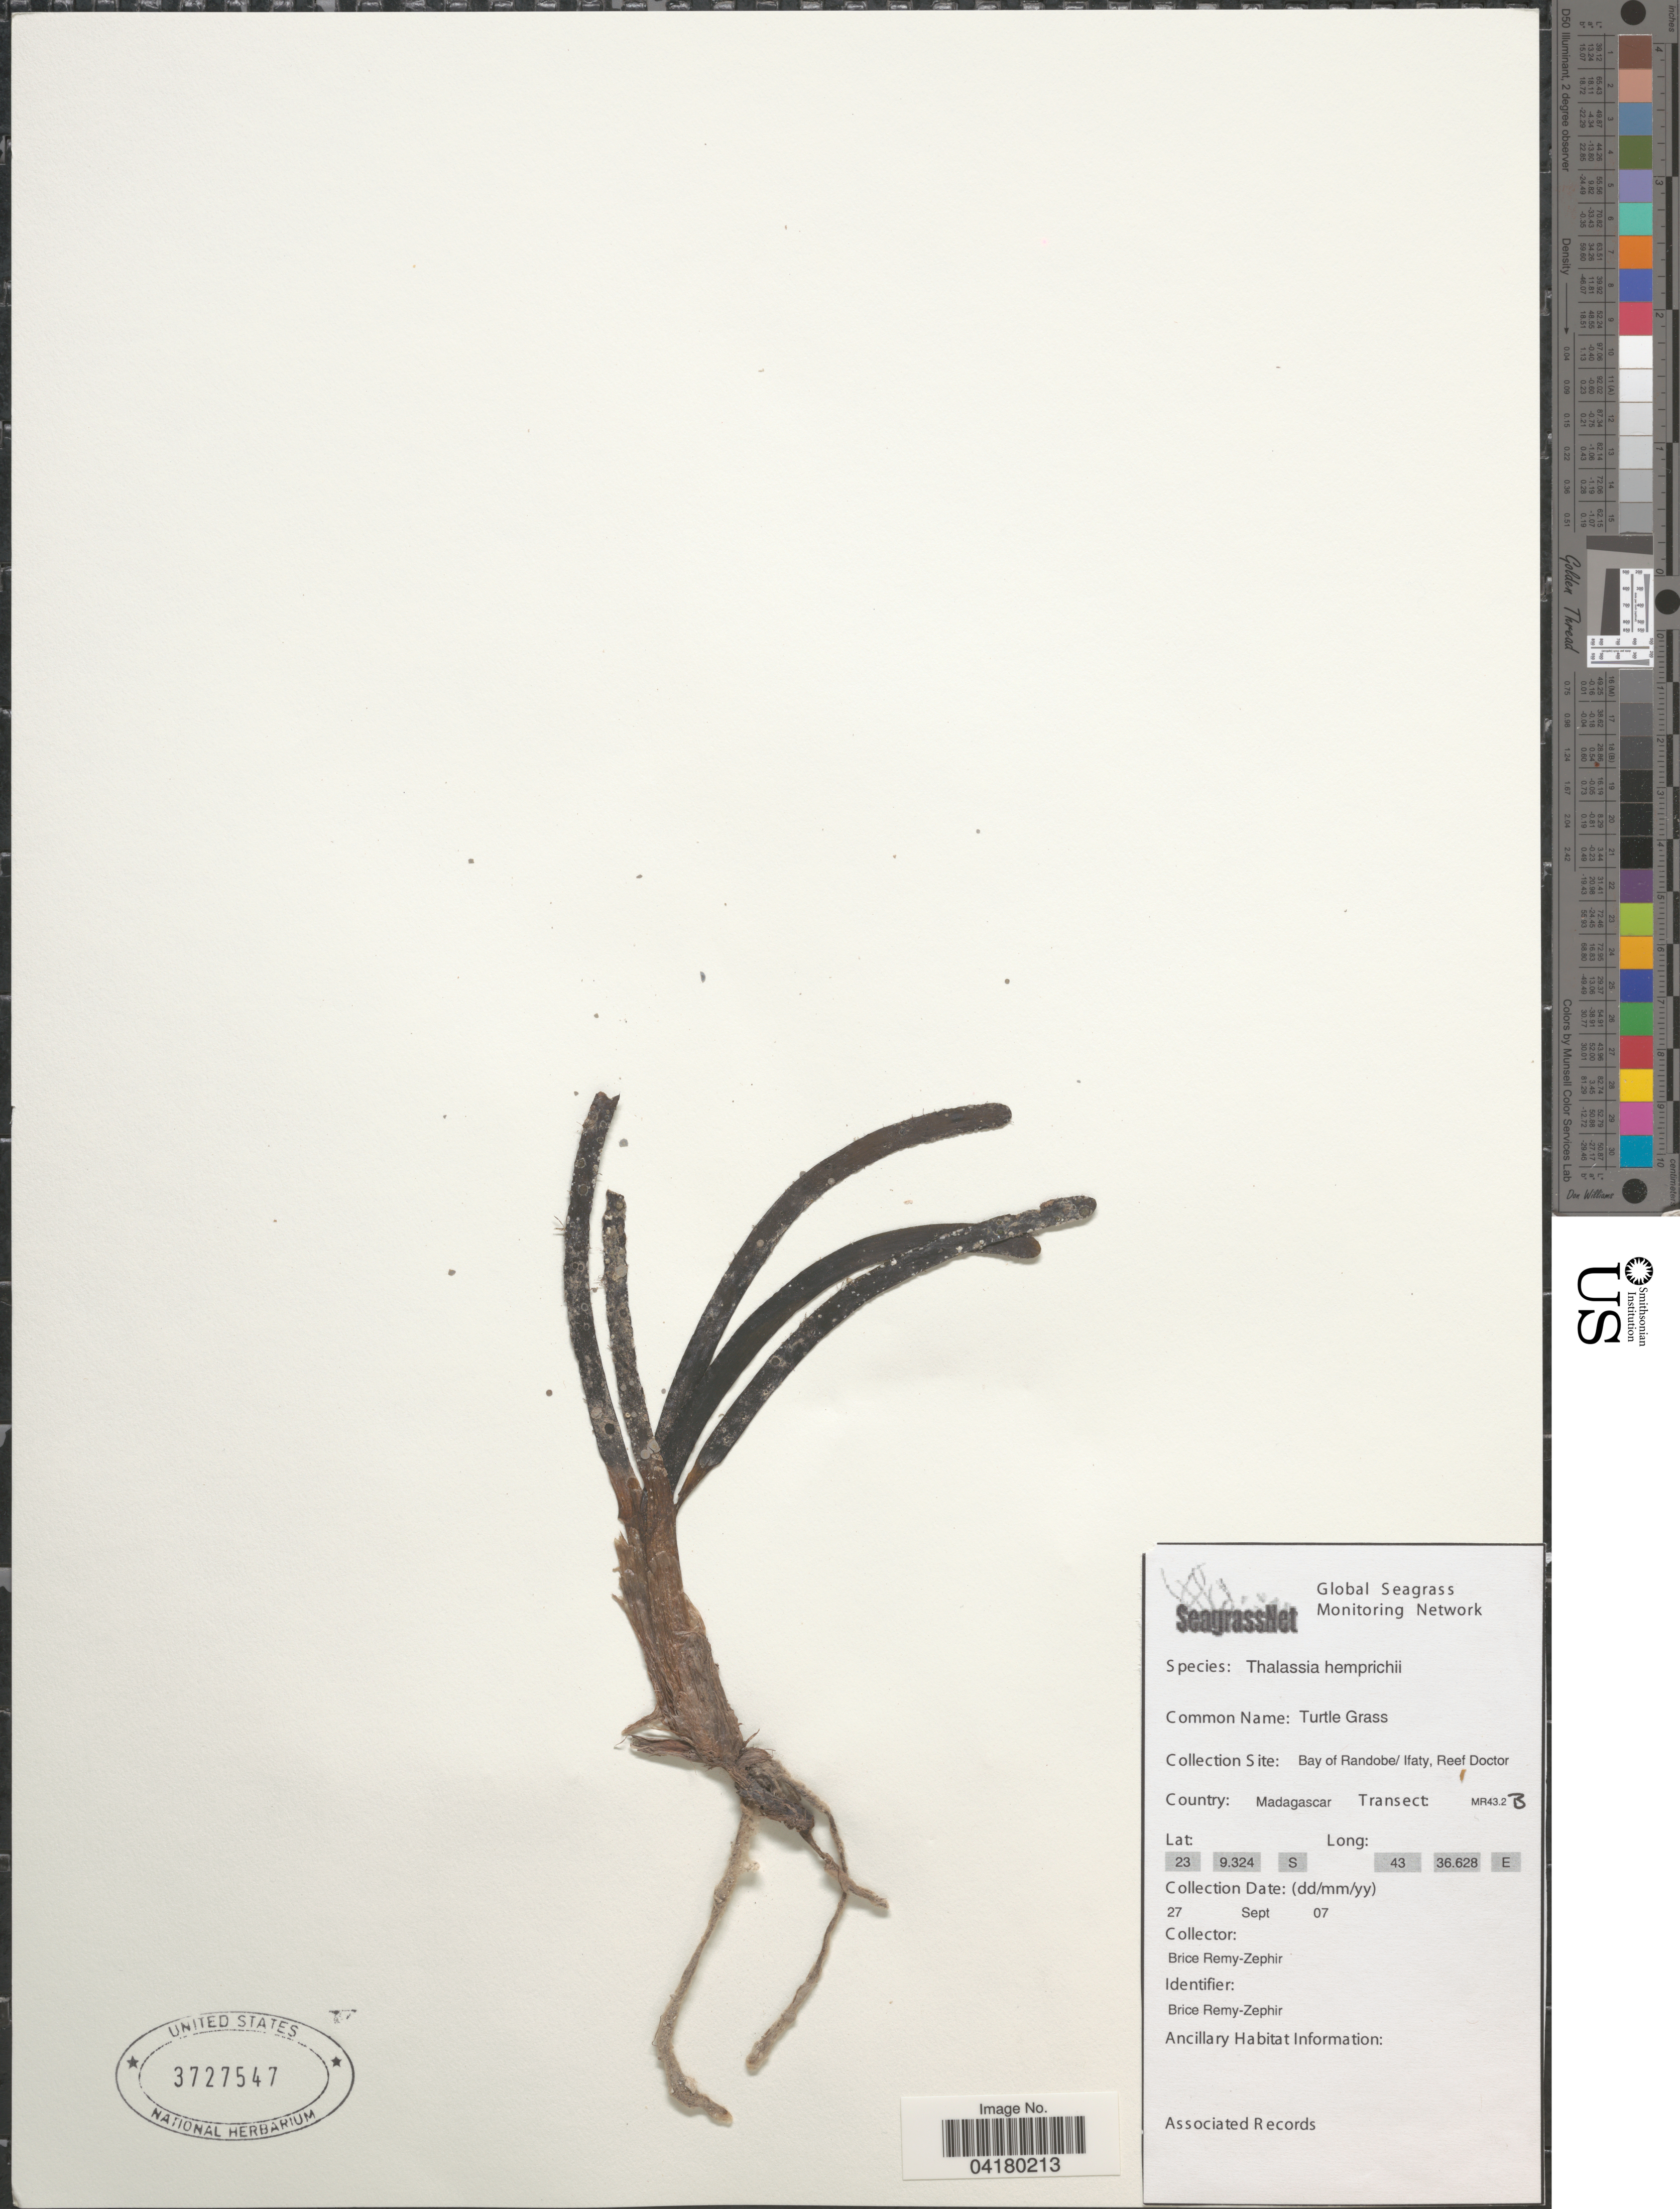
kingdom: Plantae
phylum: Tracheophyta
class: Liliopsida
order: Alismatales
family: Hydrocharitaceae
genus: Thalassia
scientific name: Thalassia hemprichii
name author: Asch.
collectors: B. Remy-Zephir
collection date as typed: Transcribed d/m/y: 27/9/7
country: Madagascar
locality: Bay of Randobe/ Ifaty, Reef Doctor. Transect: MR43.2 B.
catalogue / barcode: US 3727547